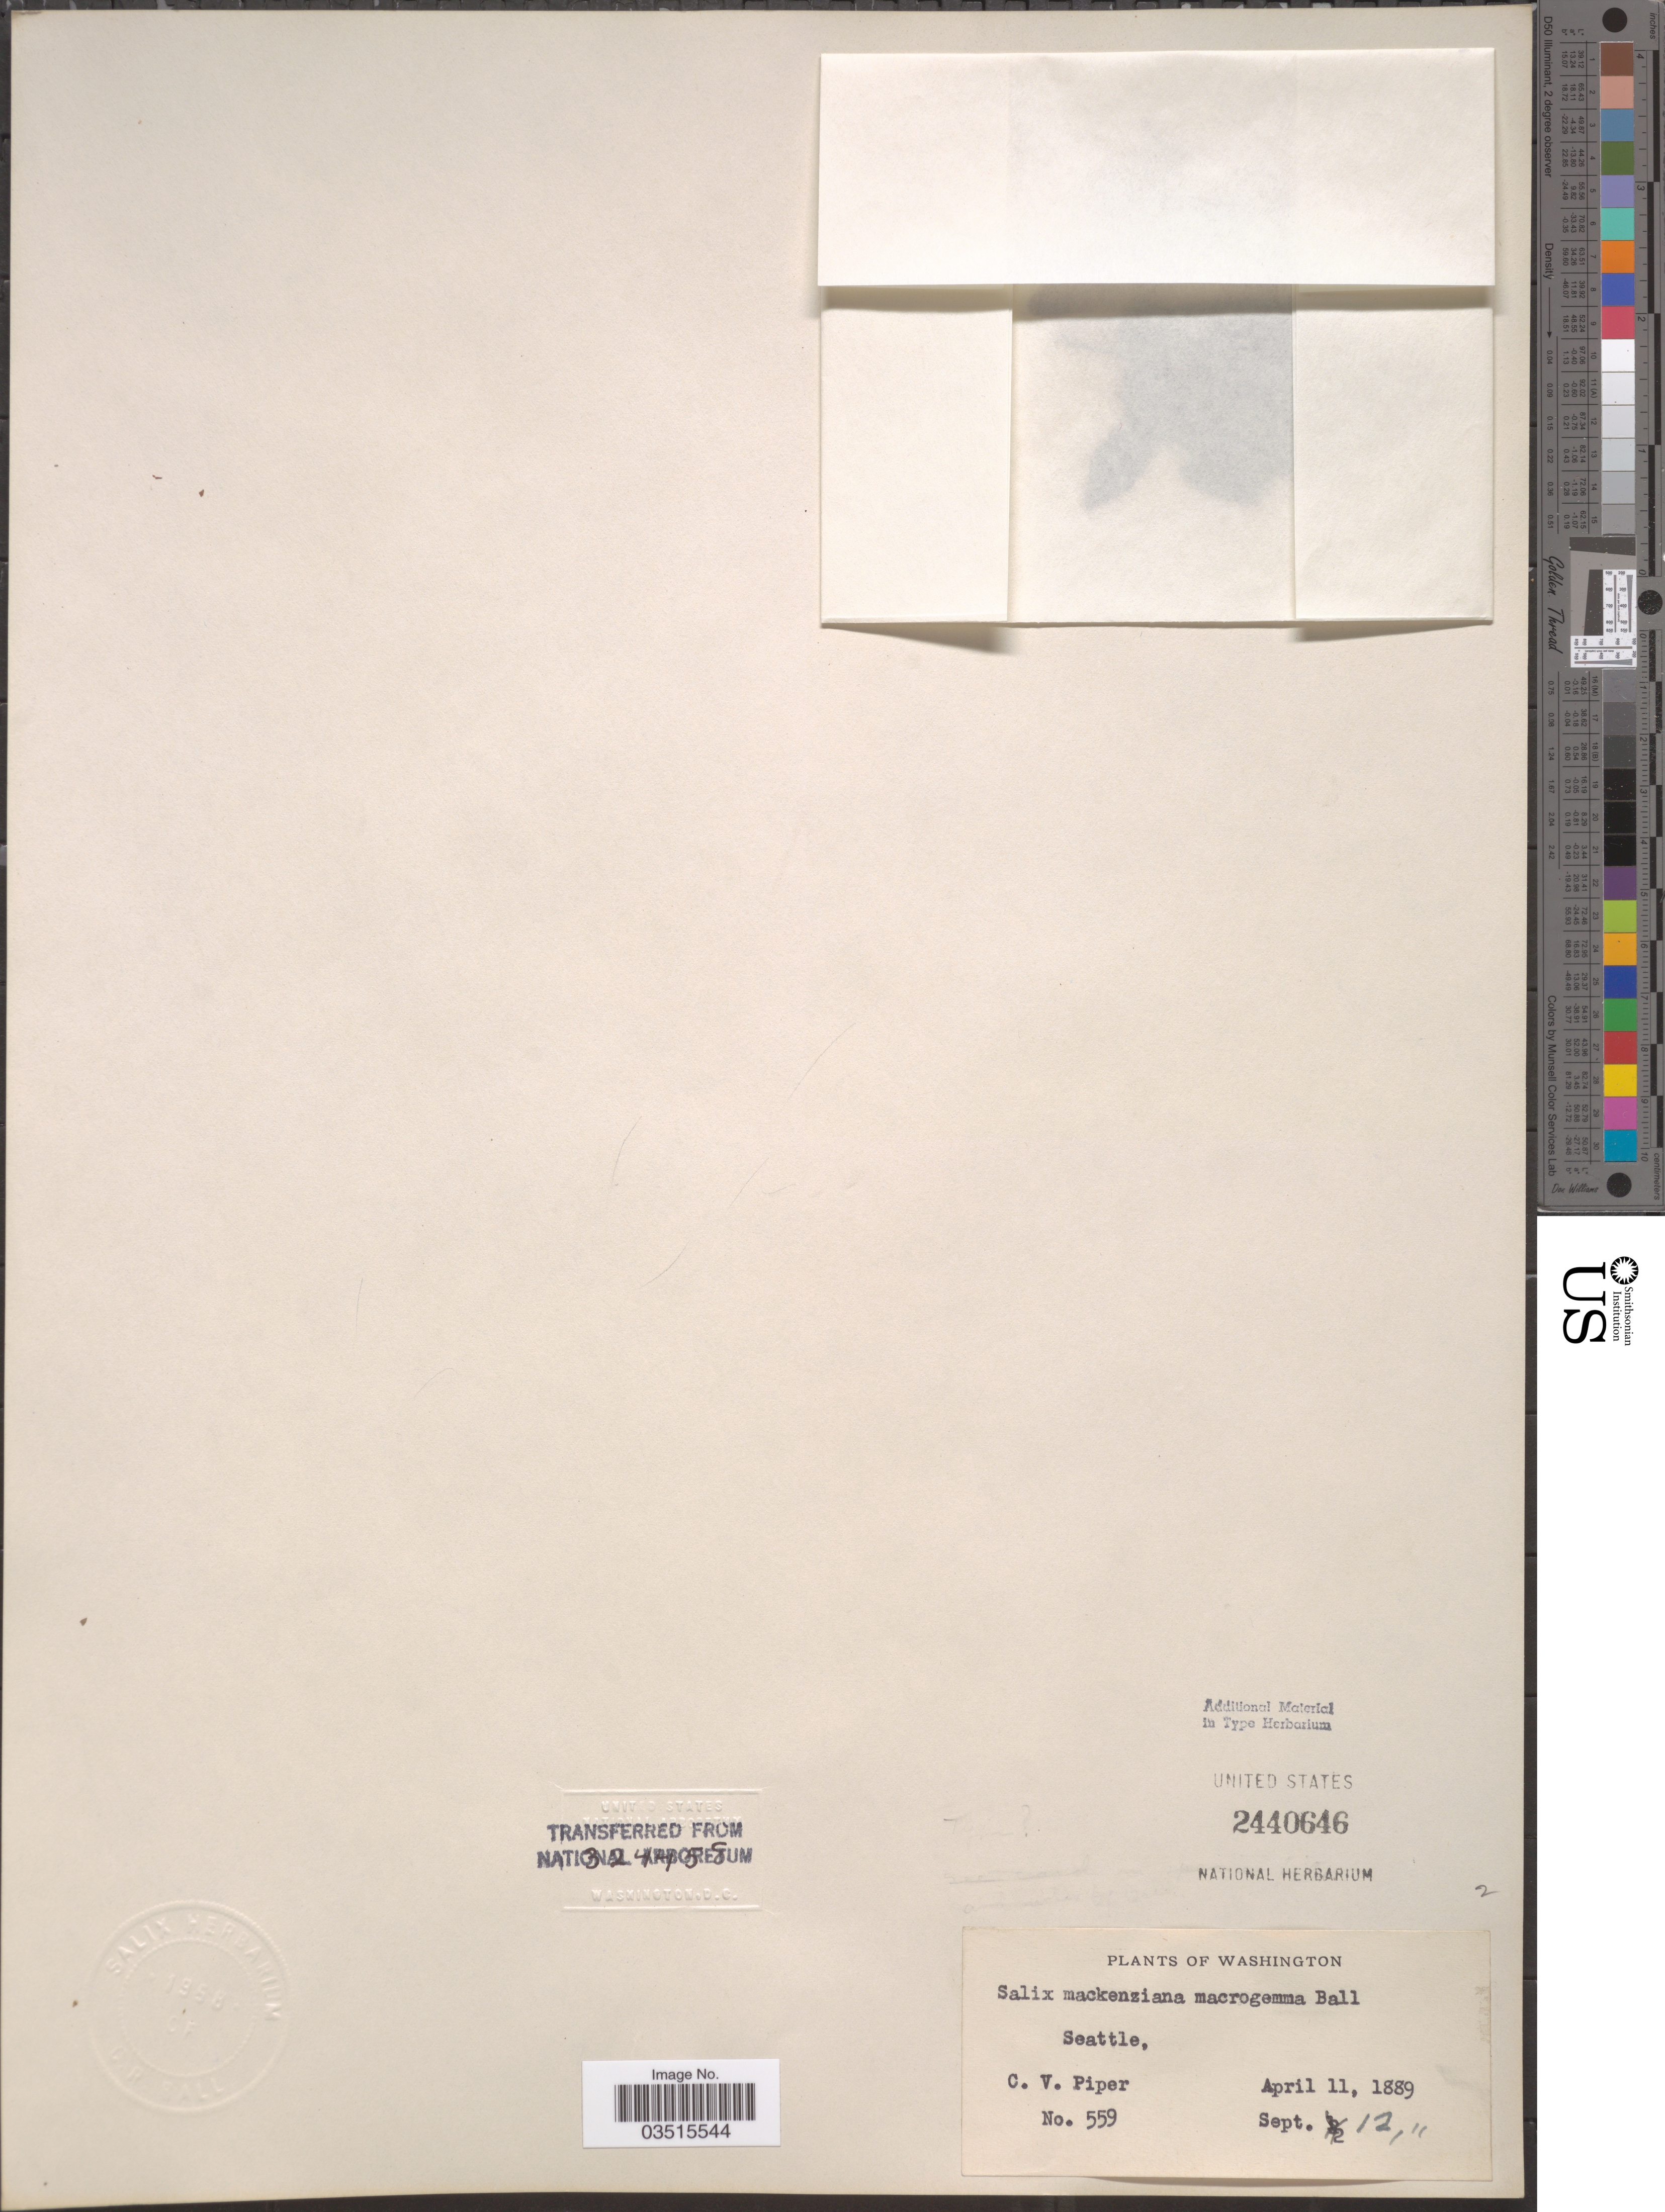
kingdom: Plantae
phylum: Tracheophyta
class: Magnoliopsida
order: Malpighiales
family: Salicaceae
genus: Salix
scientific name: Salix mackenzieana var. macrogemma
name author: C.R. Ball in Piper & Beattie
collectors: C. V. Piper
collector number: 559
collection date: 1899-04-11/1899-09-12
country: United States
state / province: Washington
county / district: King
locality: Seattle.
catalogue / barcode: US 2440646